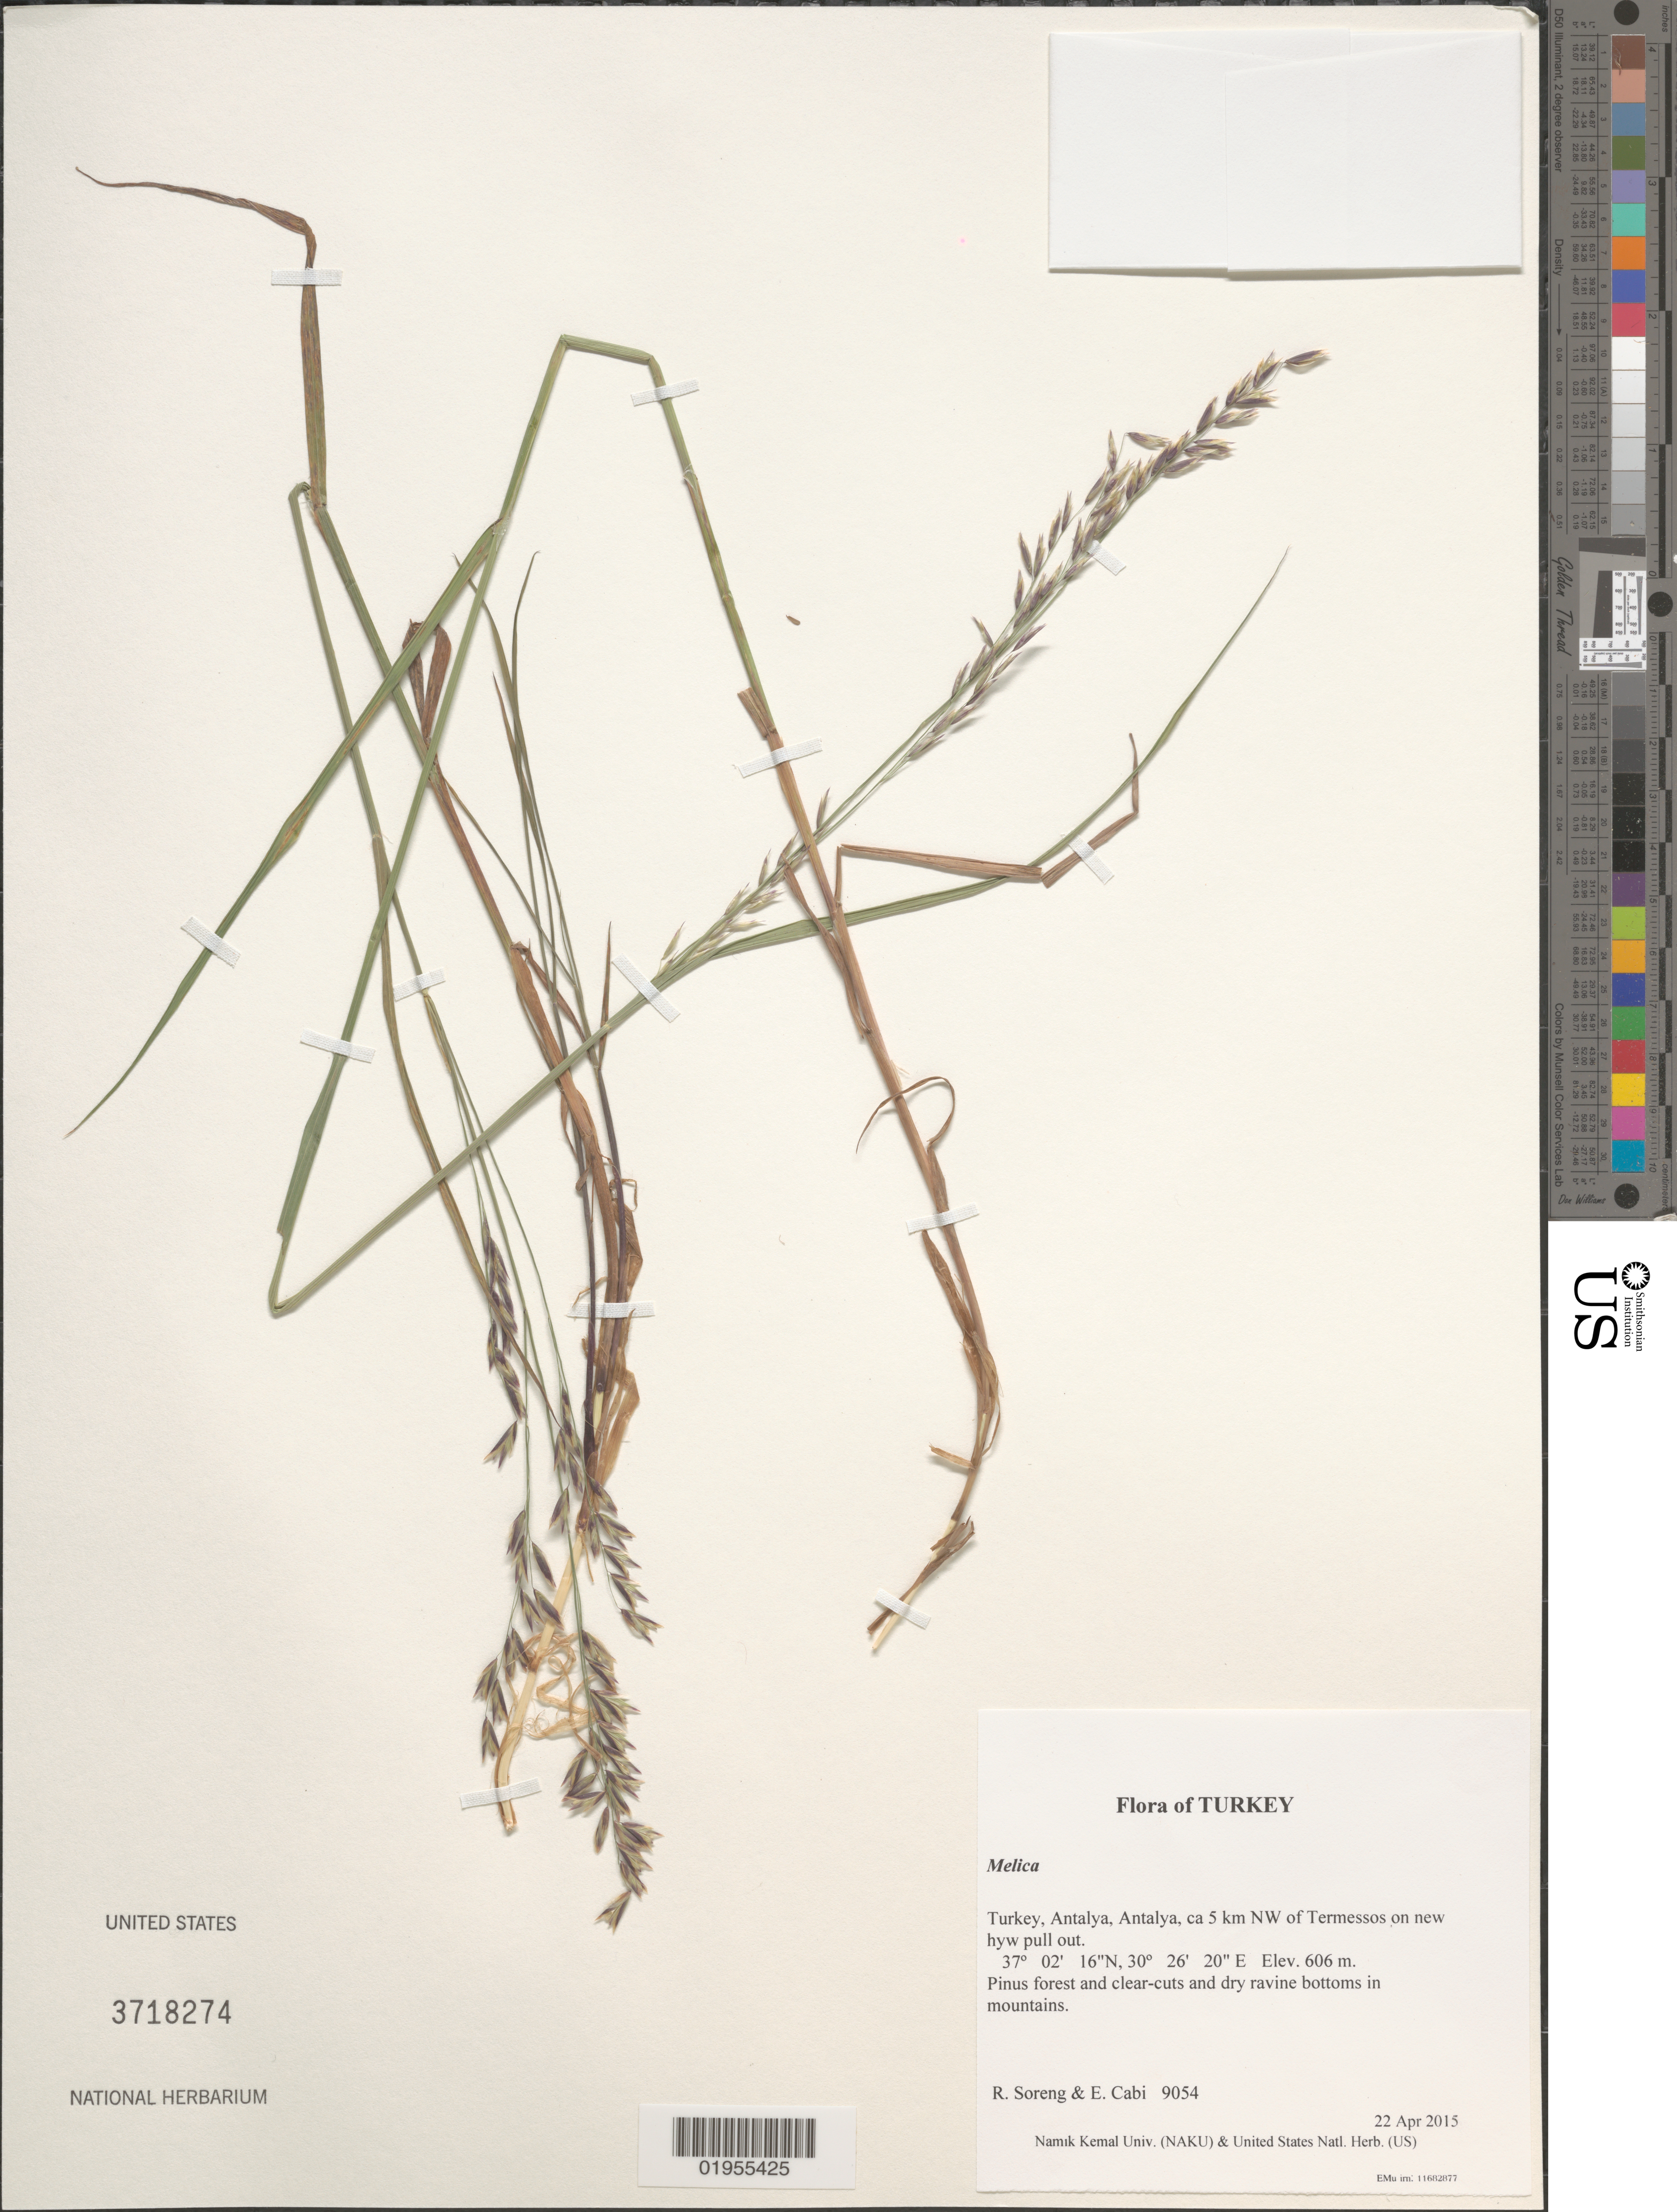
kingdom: Plantae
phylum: Tracheophyta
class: Liliopsida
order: Poales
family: Poaceae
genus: Melica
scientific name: Melica sp.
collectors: R. J. Soreng & E. Cabi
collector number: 9054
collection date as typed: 2015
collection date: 2015-04-22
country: Turkey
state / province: Antalya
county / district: Antalya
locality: ca 5 km NW of Termessos on new hwy pull out.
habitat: Pinus forest and clear-cuts and dry revine bottoms in mountians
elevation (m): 606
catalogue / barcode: US 3718274